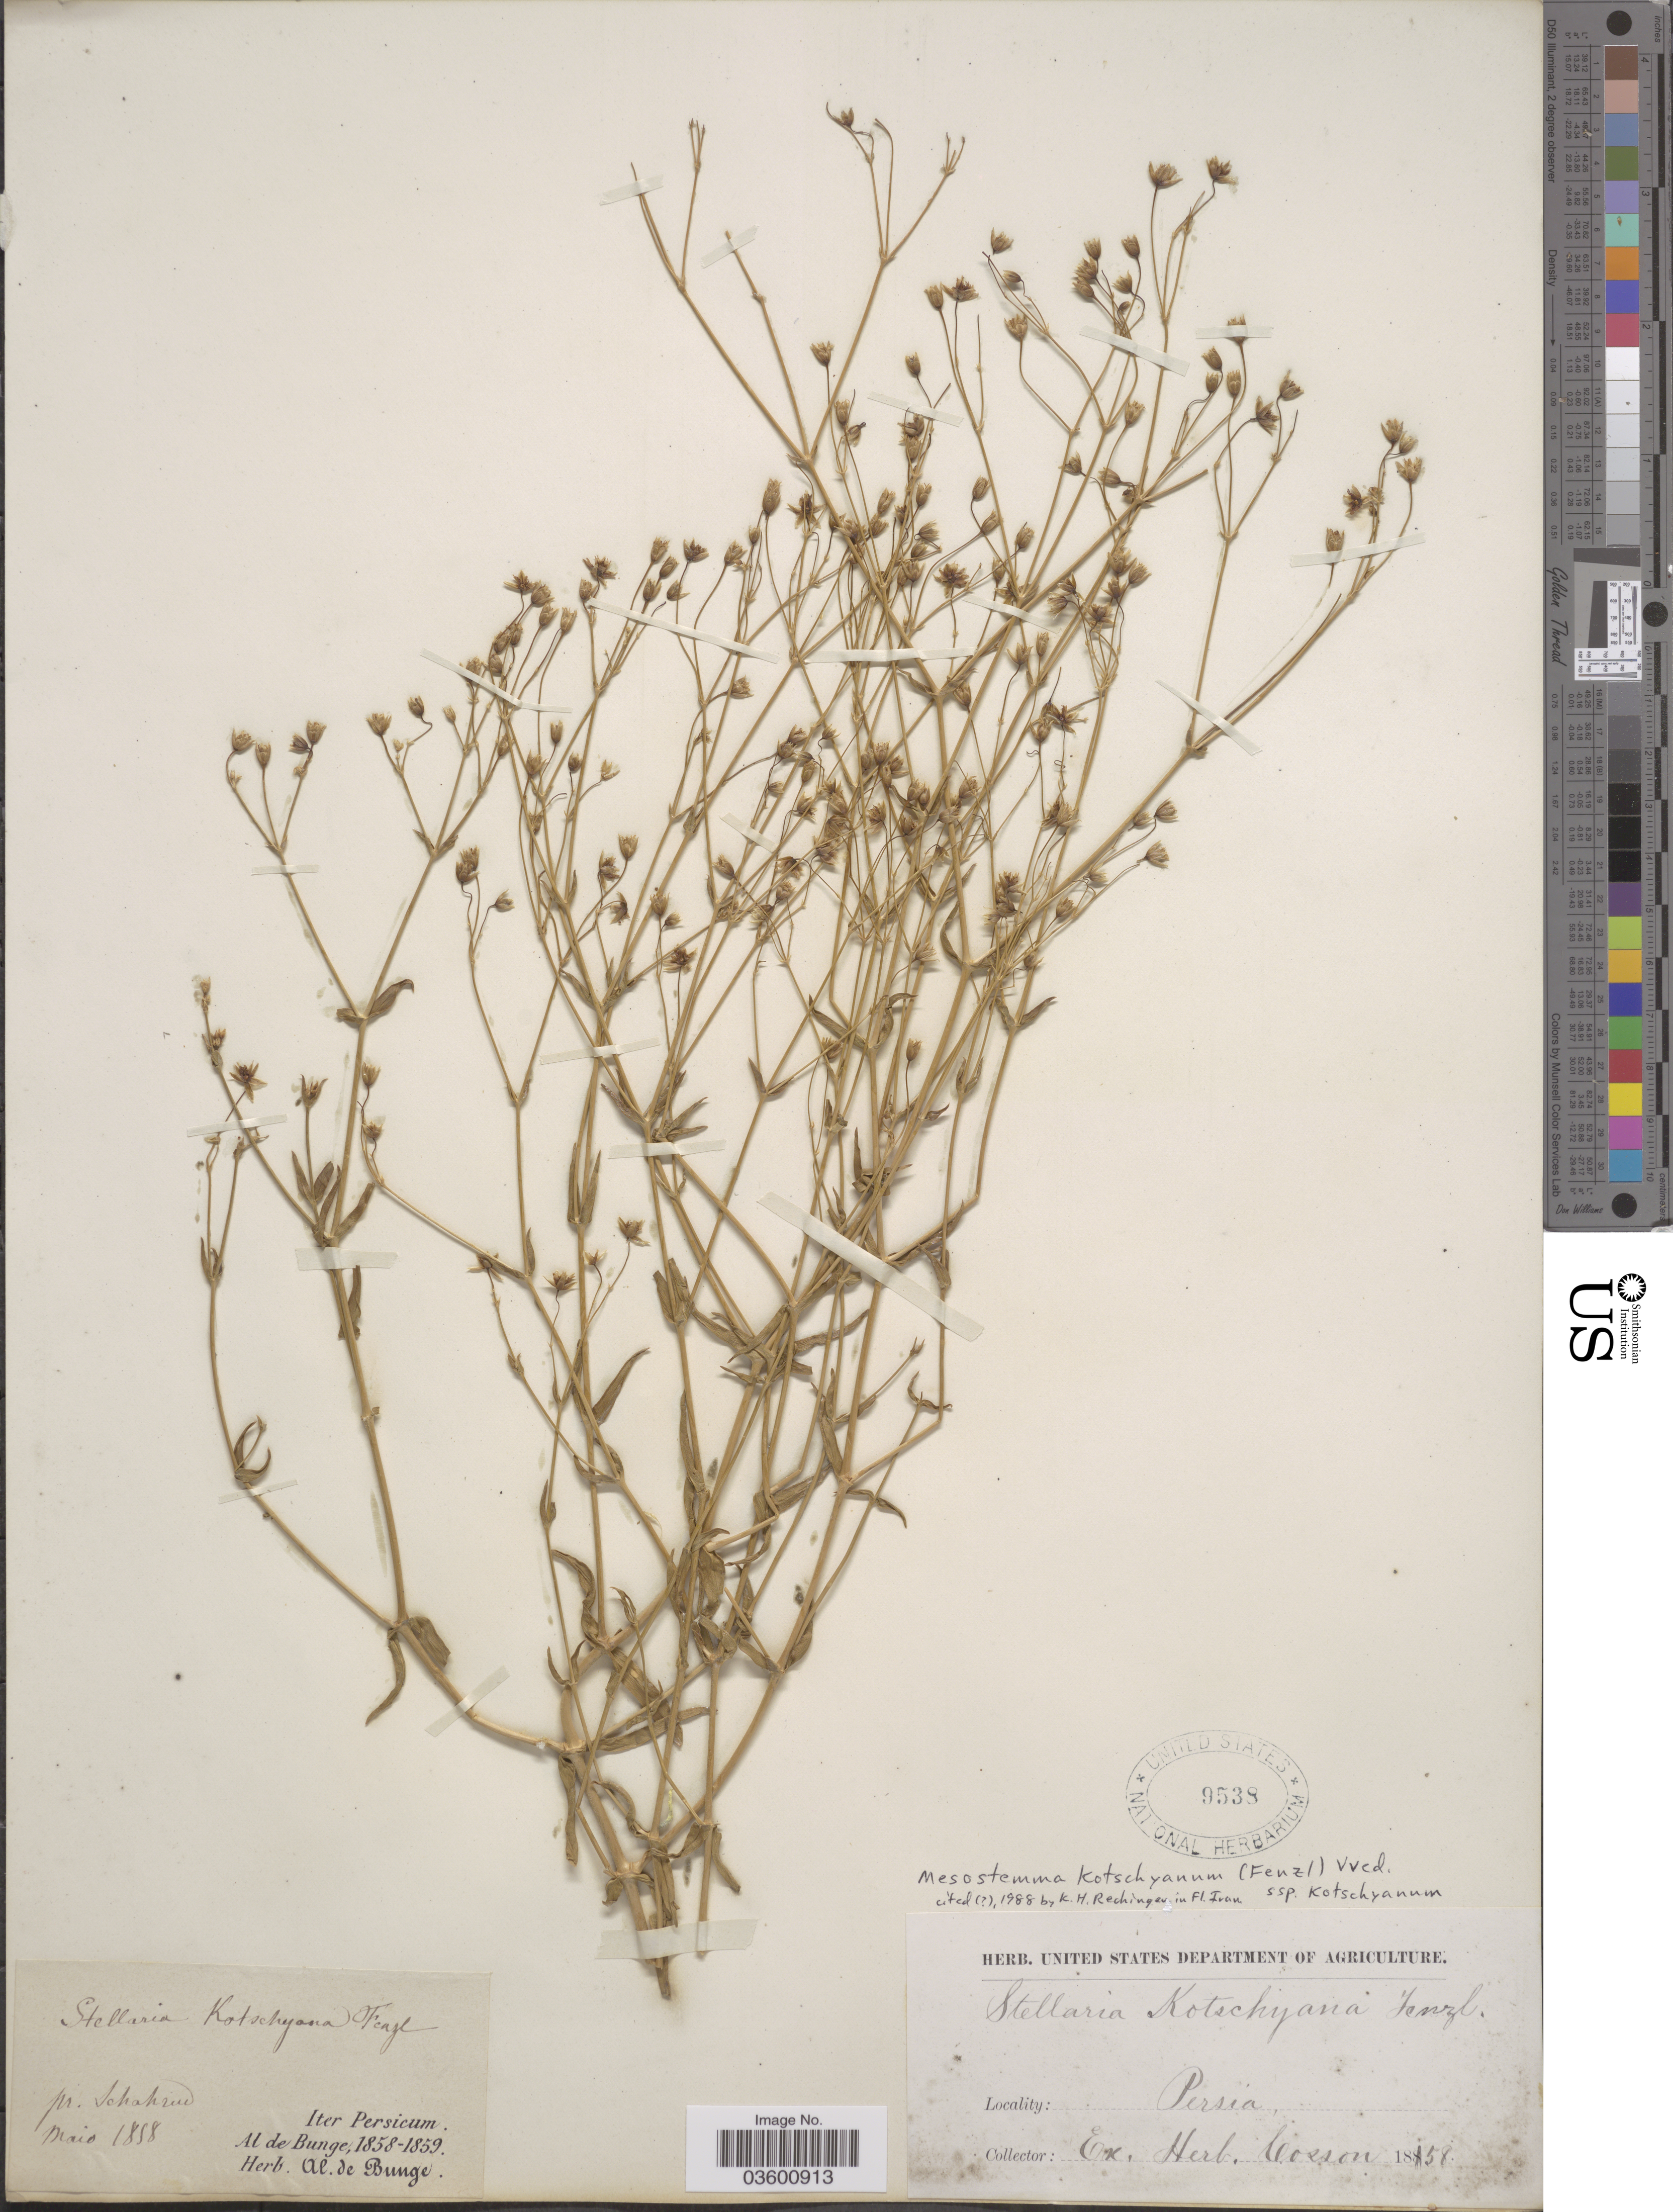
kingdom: Plantae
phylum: Tracheophyta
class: Magnoliopsida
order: Caryophyllales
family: Caryophyllaceae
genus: Mesostemma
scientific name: Mesostemma kotschyanum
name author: (Fenzl) Vved.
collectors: ex herb. Cosson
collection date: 1888-05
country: Iran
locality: Persicum. Al de Bunge. Pr. Schakrum [interpreted]. Persia.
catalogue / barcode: US 9538